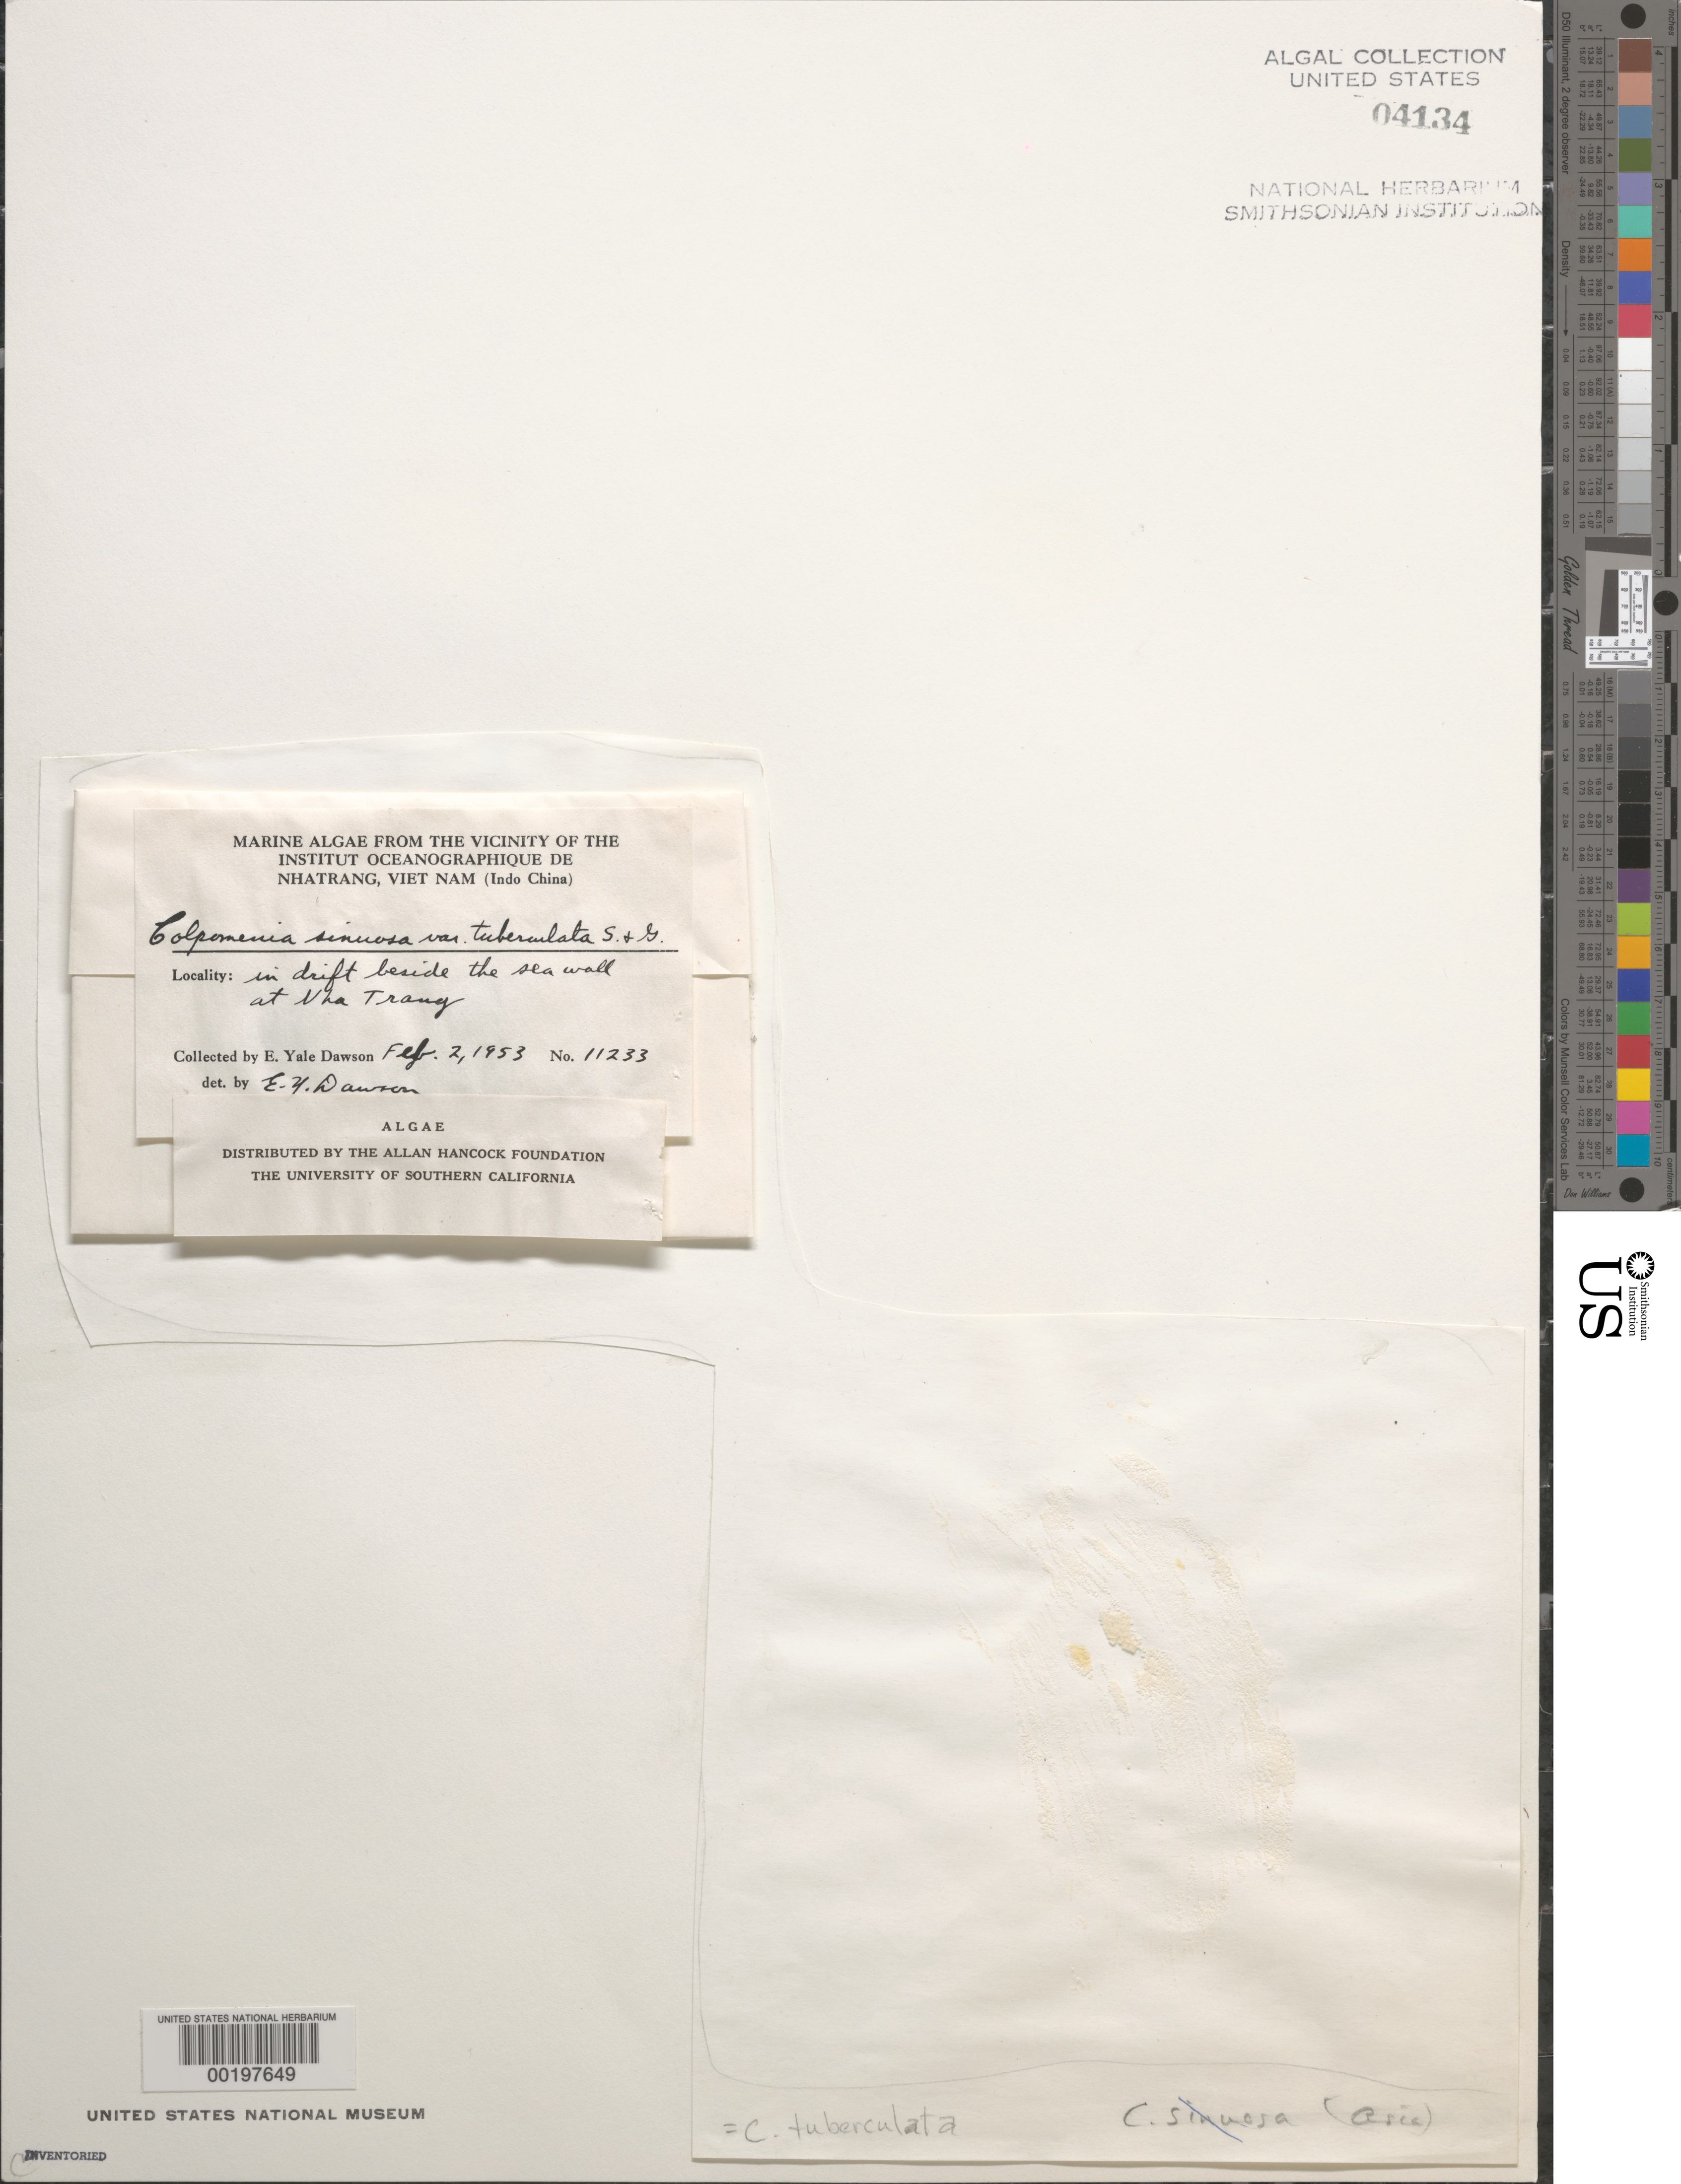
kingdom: Chromista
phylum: Ochrophyta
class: Phaeophyceae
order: Scytosiphonales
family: Scytosiphonaceae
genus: Colpomenia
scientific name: Colpomenia tuberculata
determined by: Dawson, E. Y.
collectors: E. Y. Dawson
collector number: EYD 11233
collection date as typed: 02 Feb 1953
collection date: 1953-02-02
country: Vietnam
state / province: Phu Khanh Province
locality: Nhatrang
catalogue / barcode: US 4134